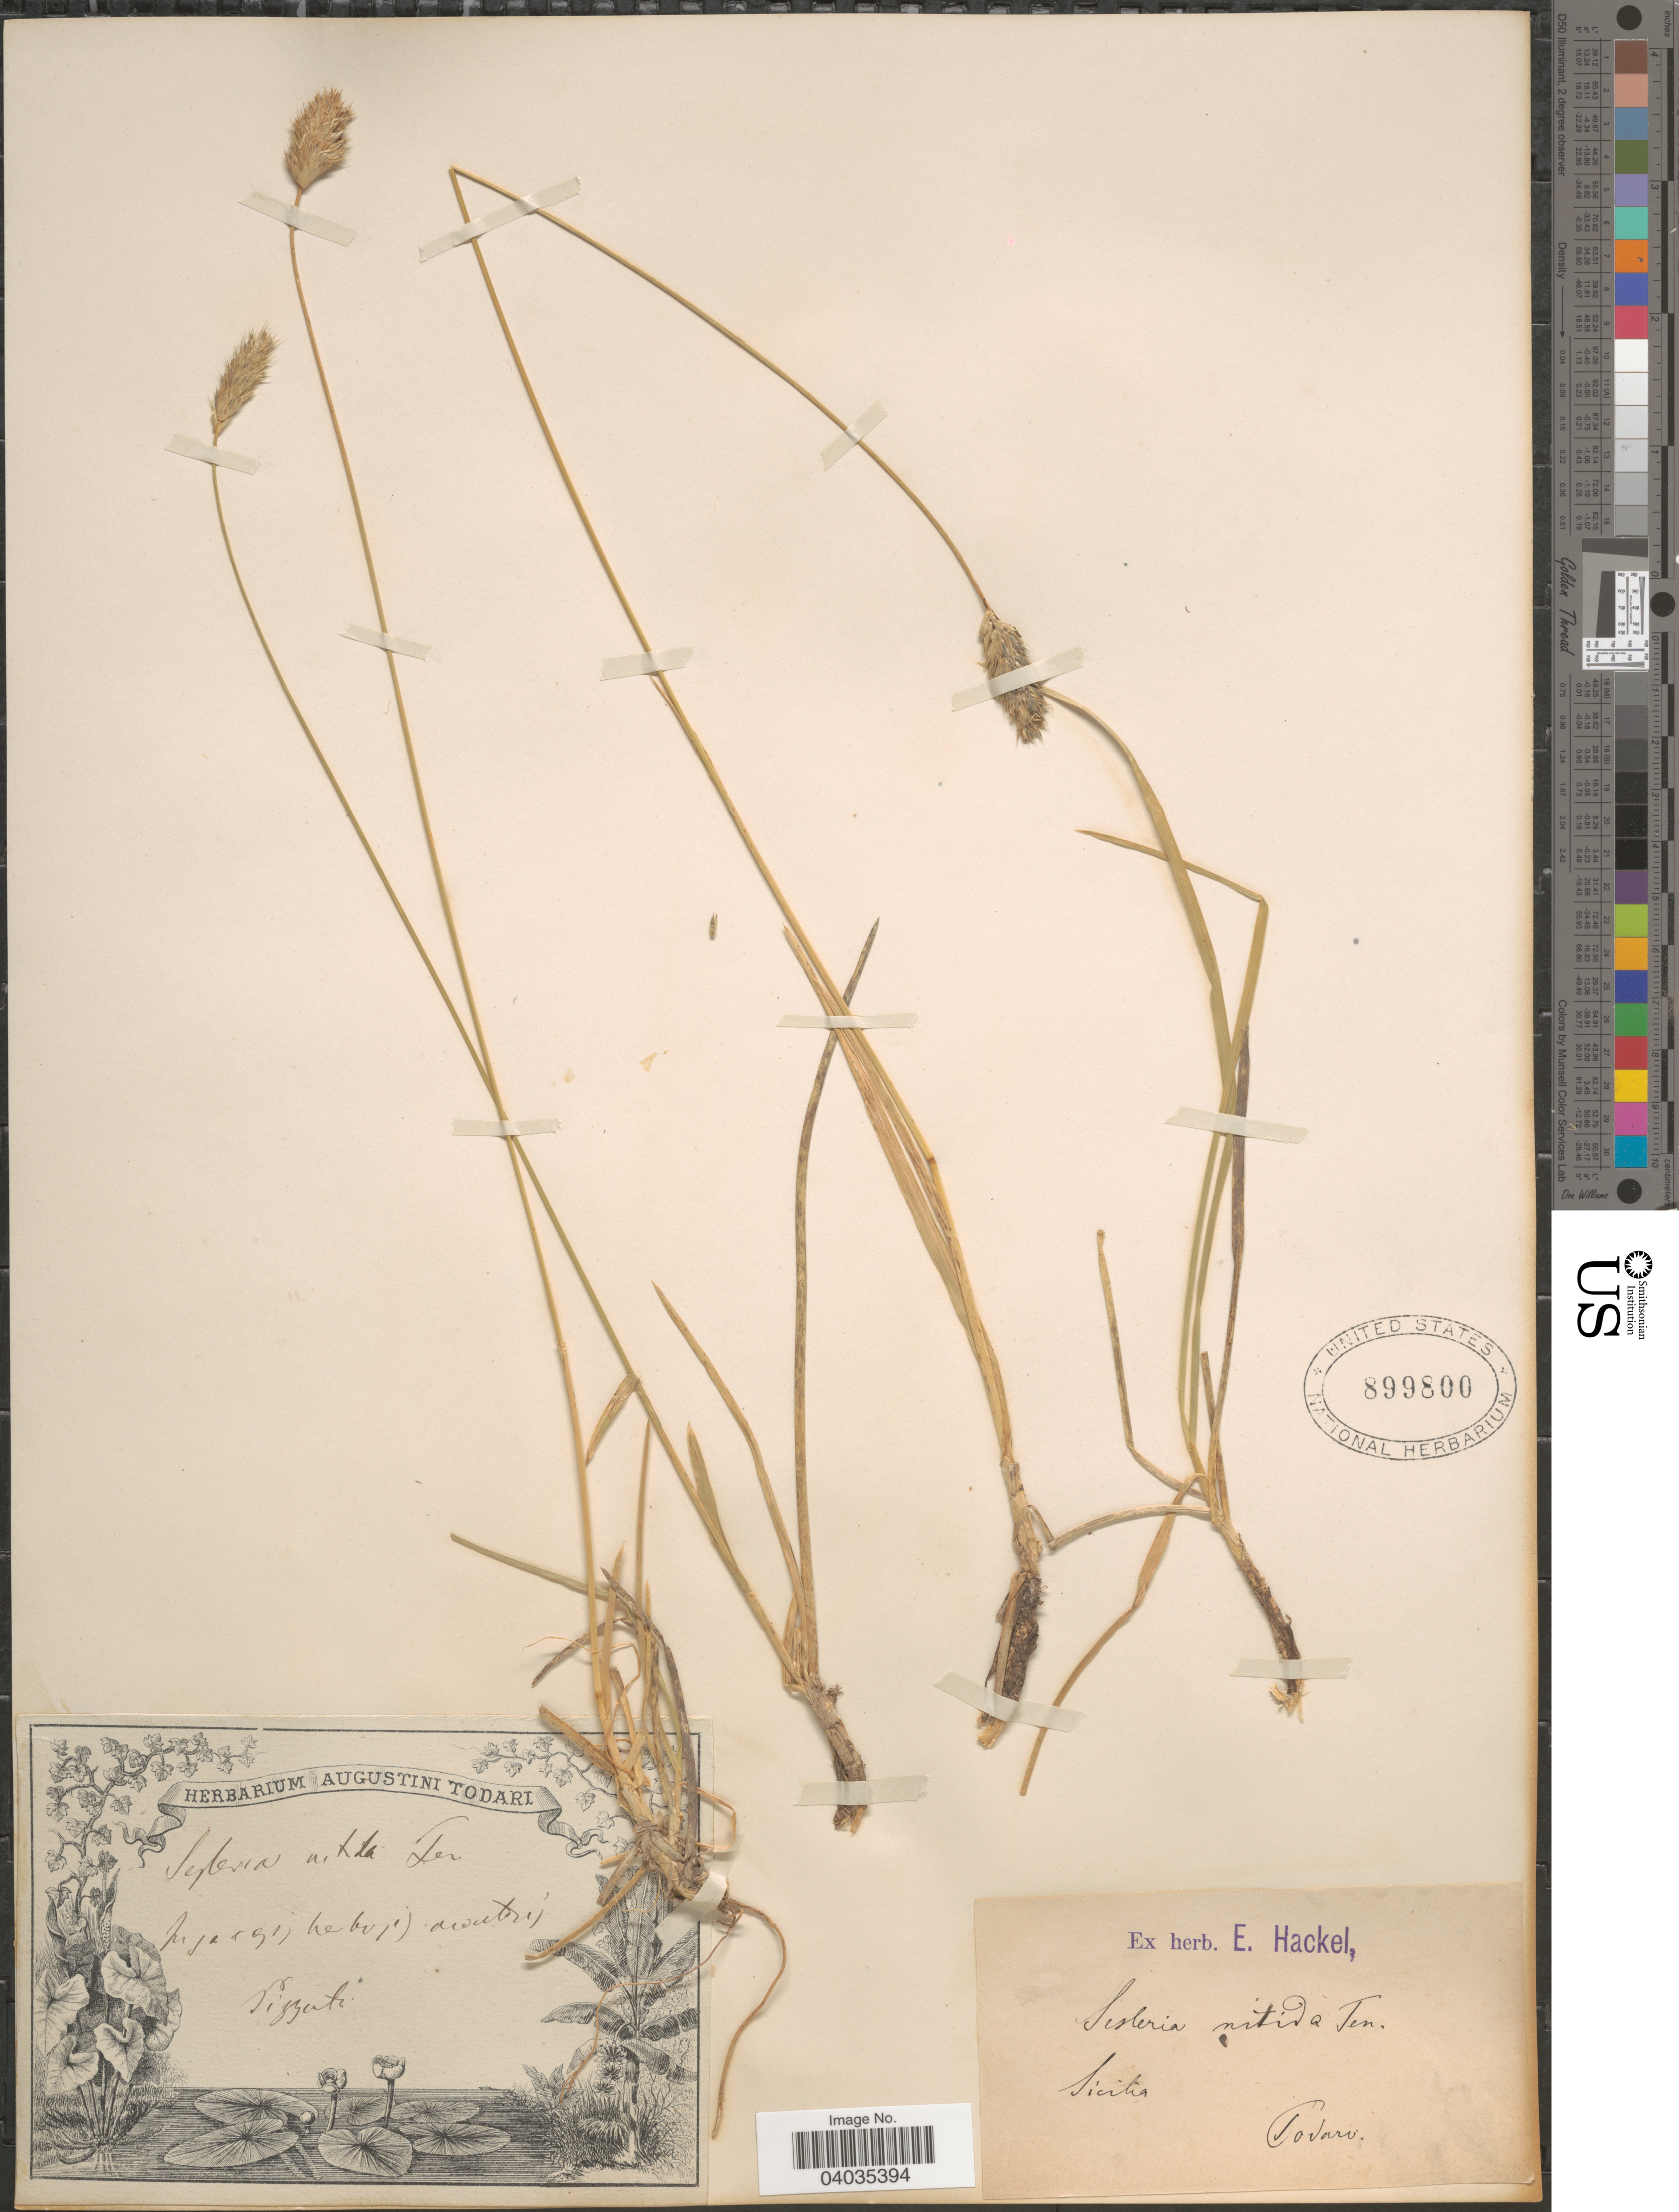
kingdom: Plantae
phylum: Tracheophyta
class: Liliopsida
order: Poales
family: Poaceae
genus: Sesleria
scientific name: Sesleria nitida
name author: Ten.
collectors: A. Todaro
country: Italy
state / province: Siciliana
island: Sicily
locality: In argis herbosis awatri [interpreted] Pizzati. Sicilia.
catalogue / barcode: US 899800